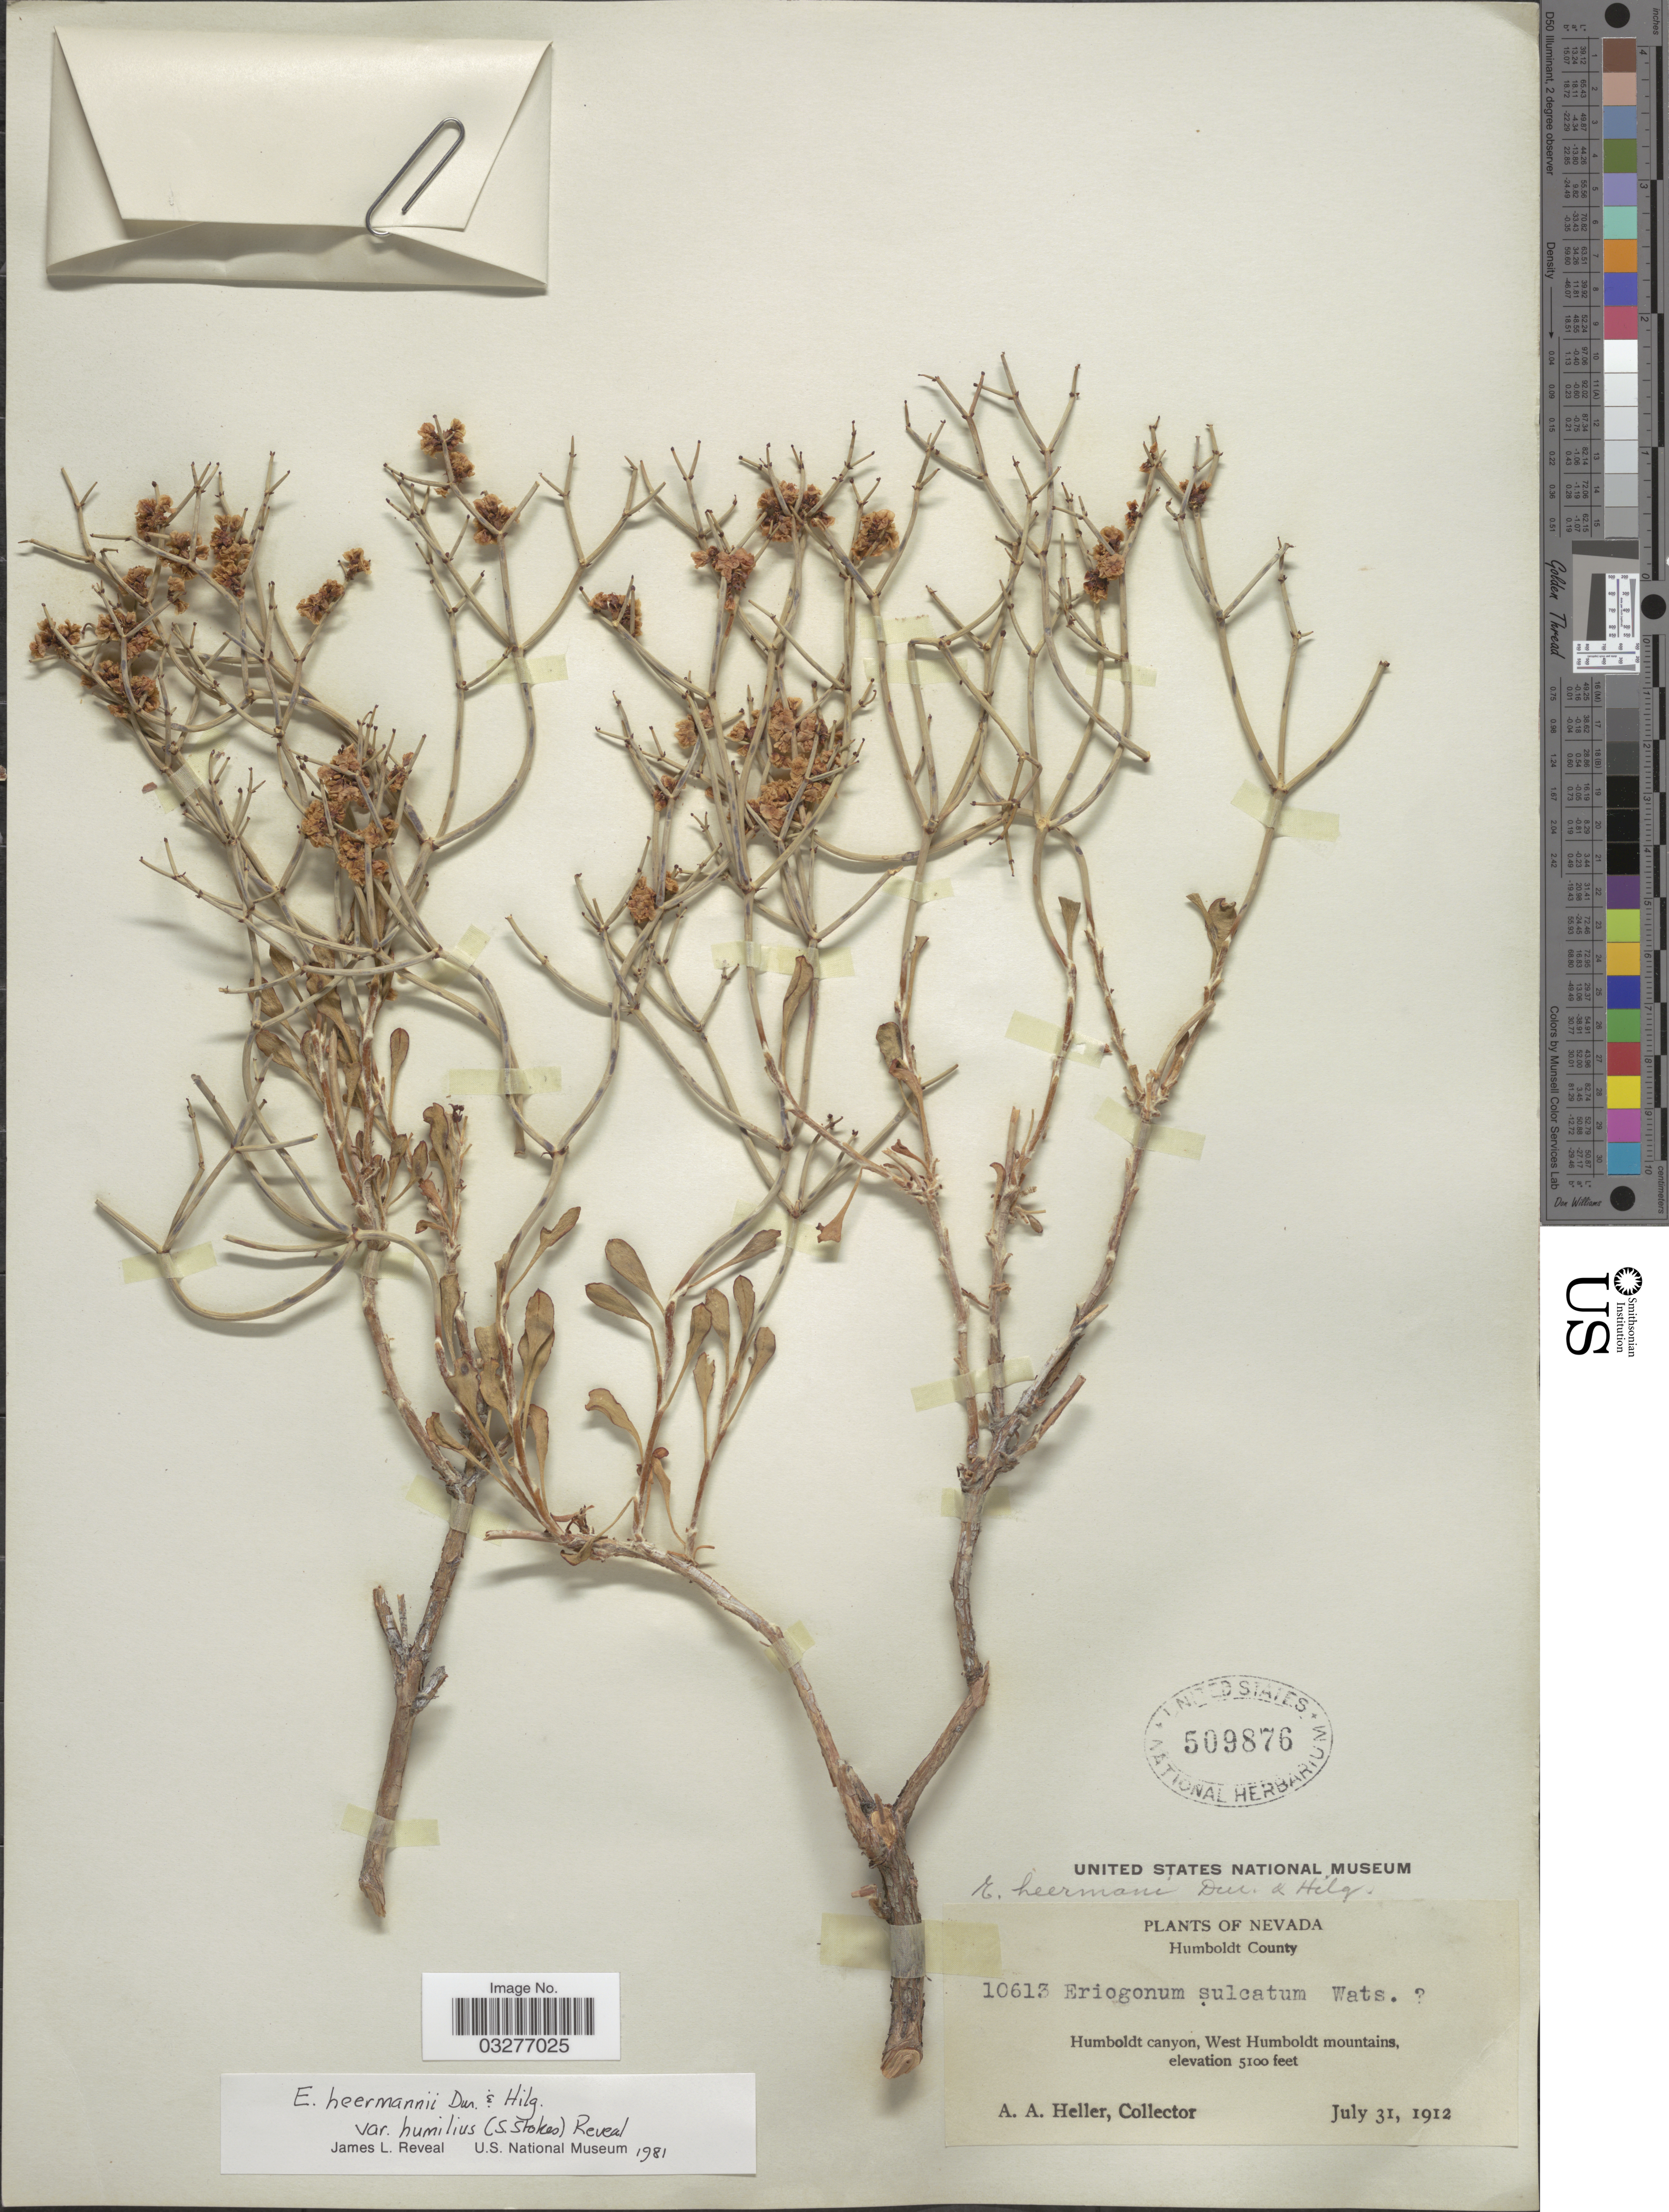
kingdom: Plantae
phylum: Tracheophyta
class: Magnoliopsida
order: Caryophyllales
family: Polygonaceae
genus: Eriogonum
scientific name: Eriogonum heermannii var. humilius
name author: (S. Stokes) Reveal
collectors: A. A. Heller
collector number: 10613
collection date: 1912-07-31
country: United States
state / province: Nevada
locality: Humboldt County. Humboldt canyon, West Humboldt mountains.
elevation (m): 1554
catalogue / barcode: US 509876